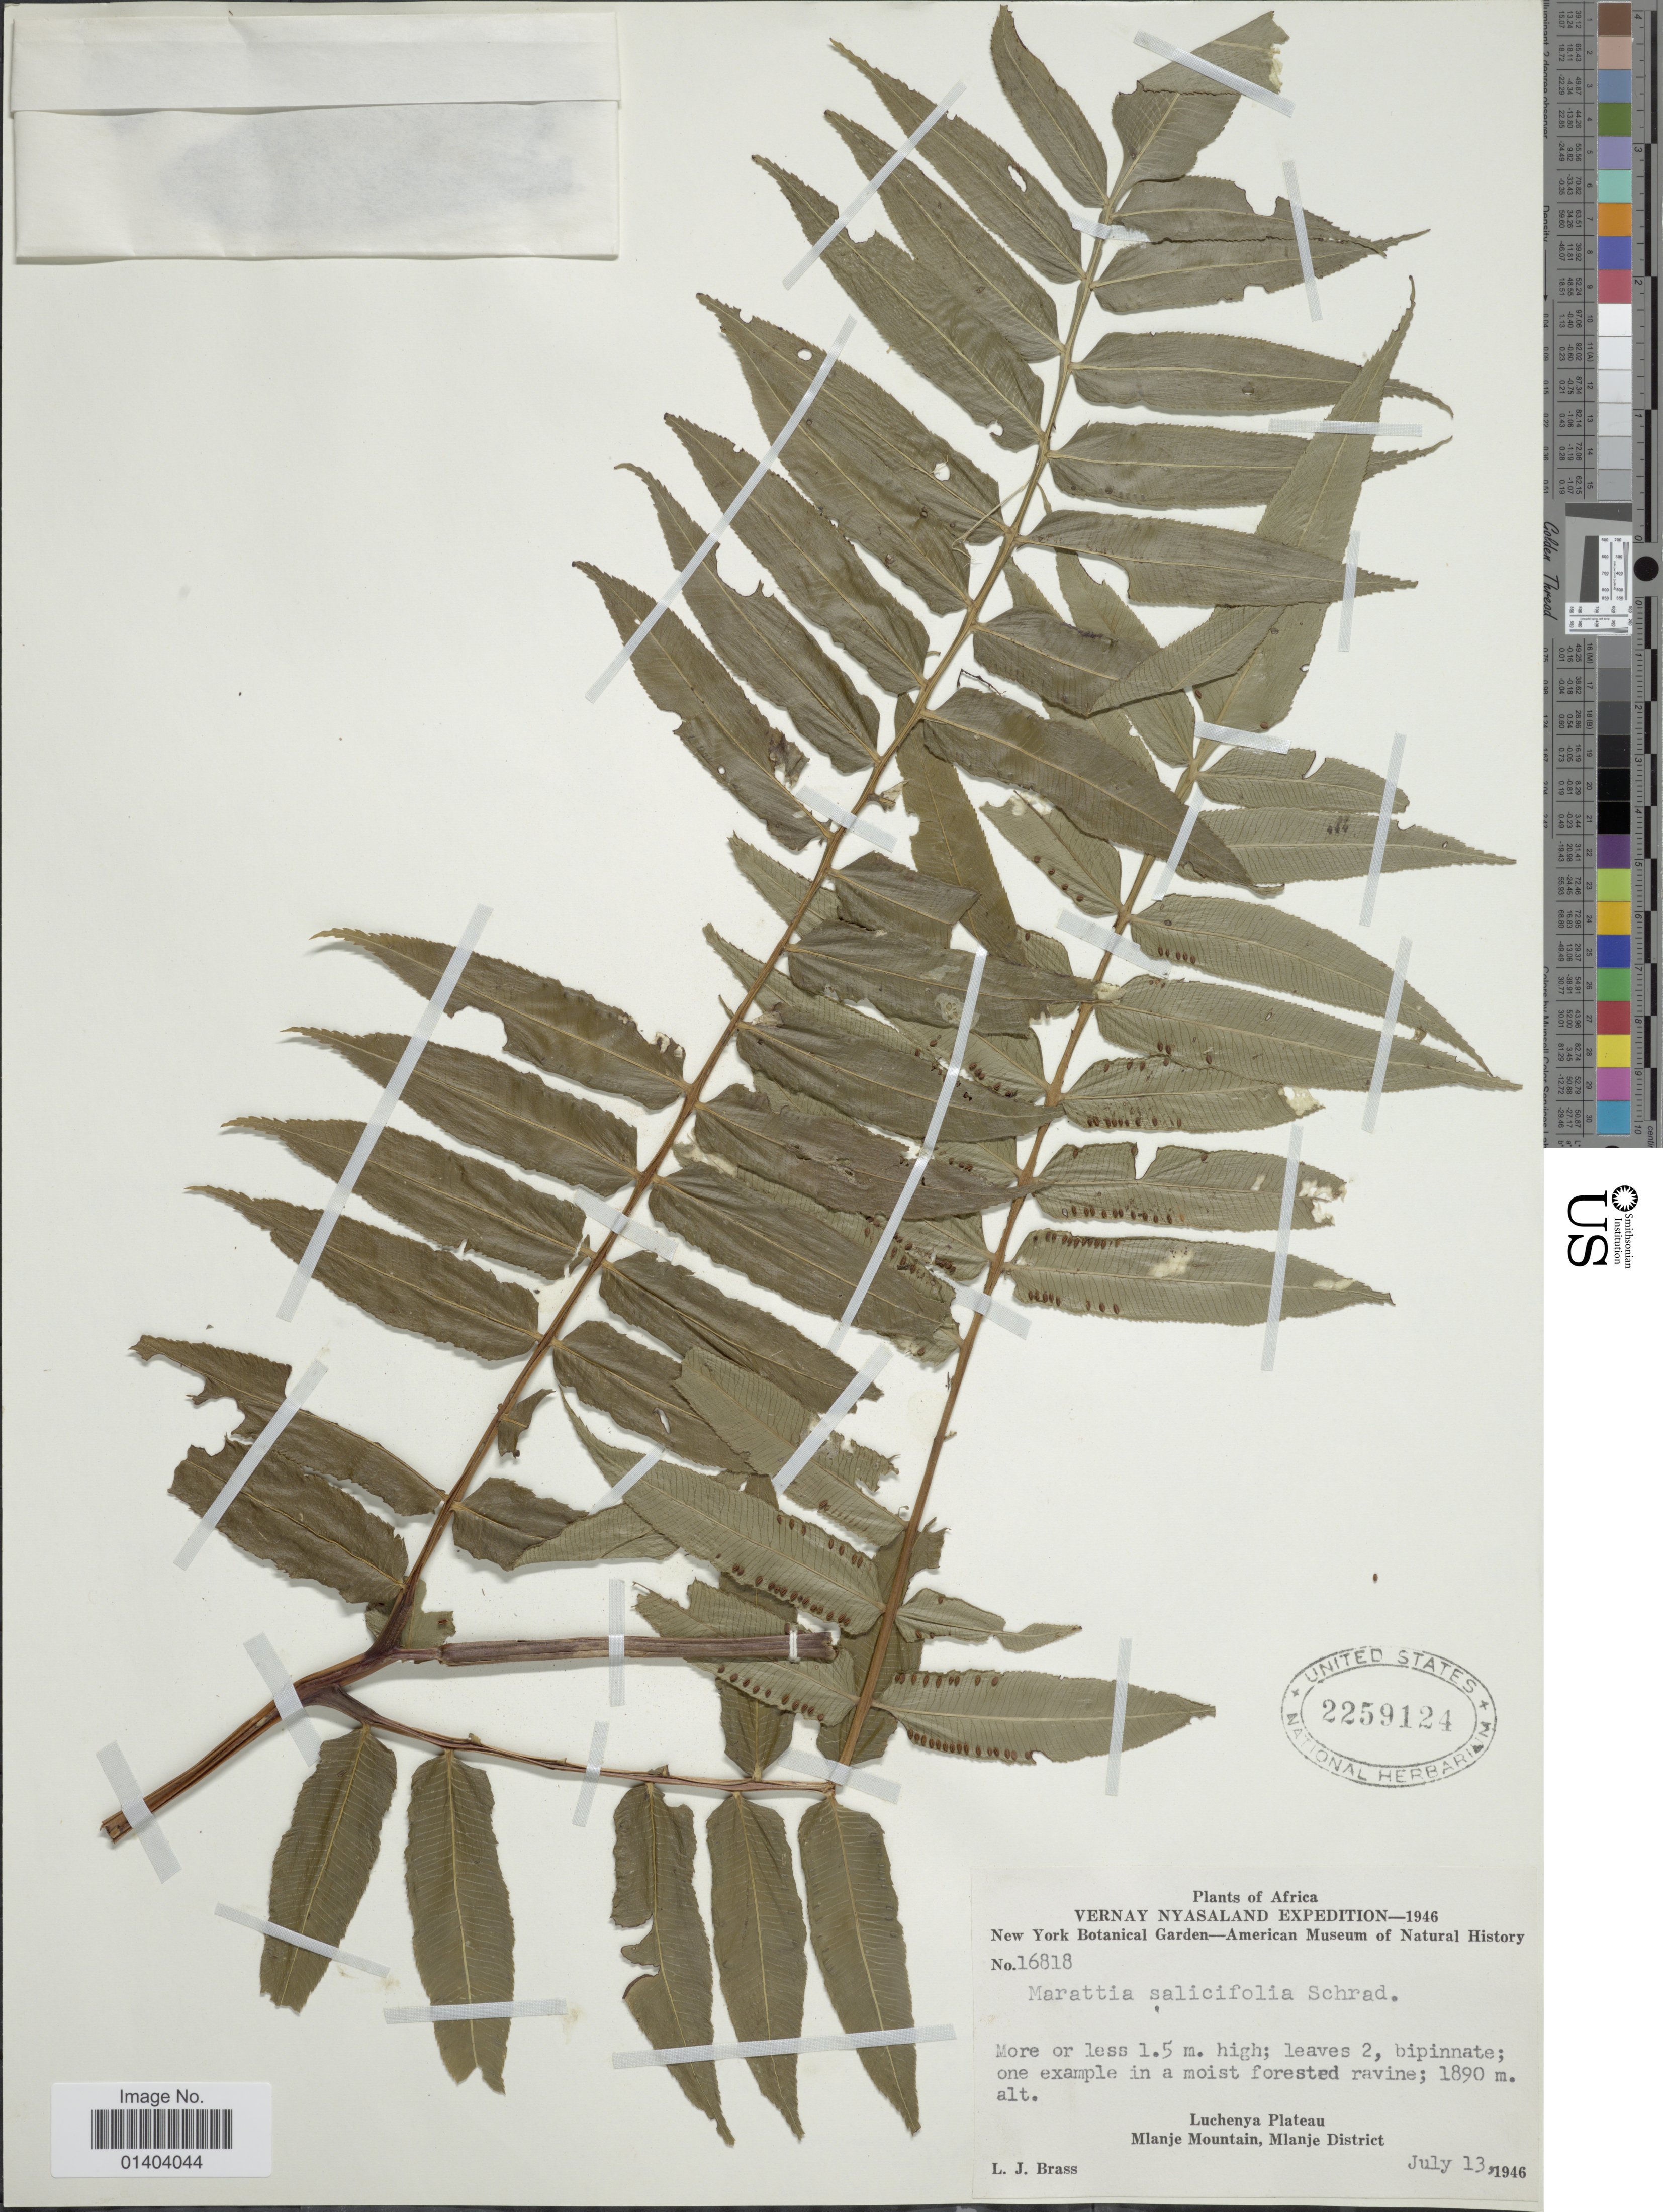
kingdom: Plantae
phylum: Tracheophyta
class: Polypodiopsida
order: Marattiales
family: Marattiaceae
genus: Ptisana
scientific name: Ptisana fraxinea var. salicifolia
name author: (Schrad.) Murdock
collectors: L. J. Brass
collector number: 16818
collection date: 1946-07-13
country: Malawi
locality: Africa, Luchenya Plateau, Mlanje Mountain, Mlanje District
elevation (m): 1890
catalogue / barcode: US 2259124